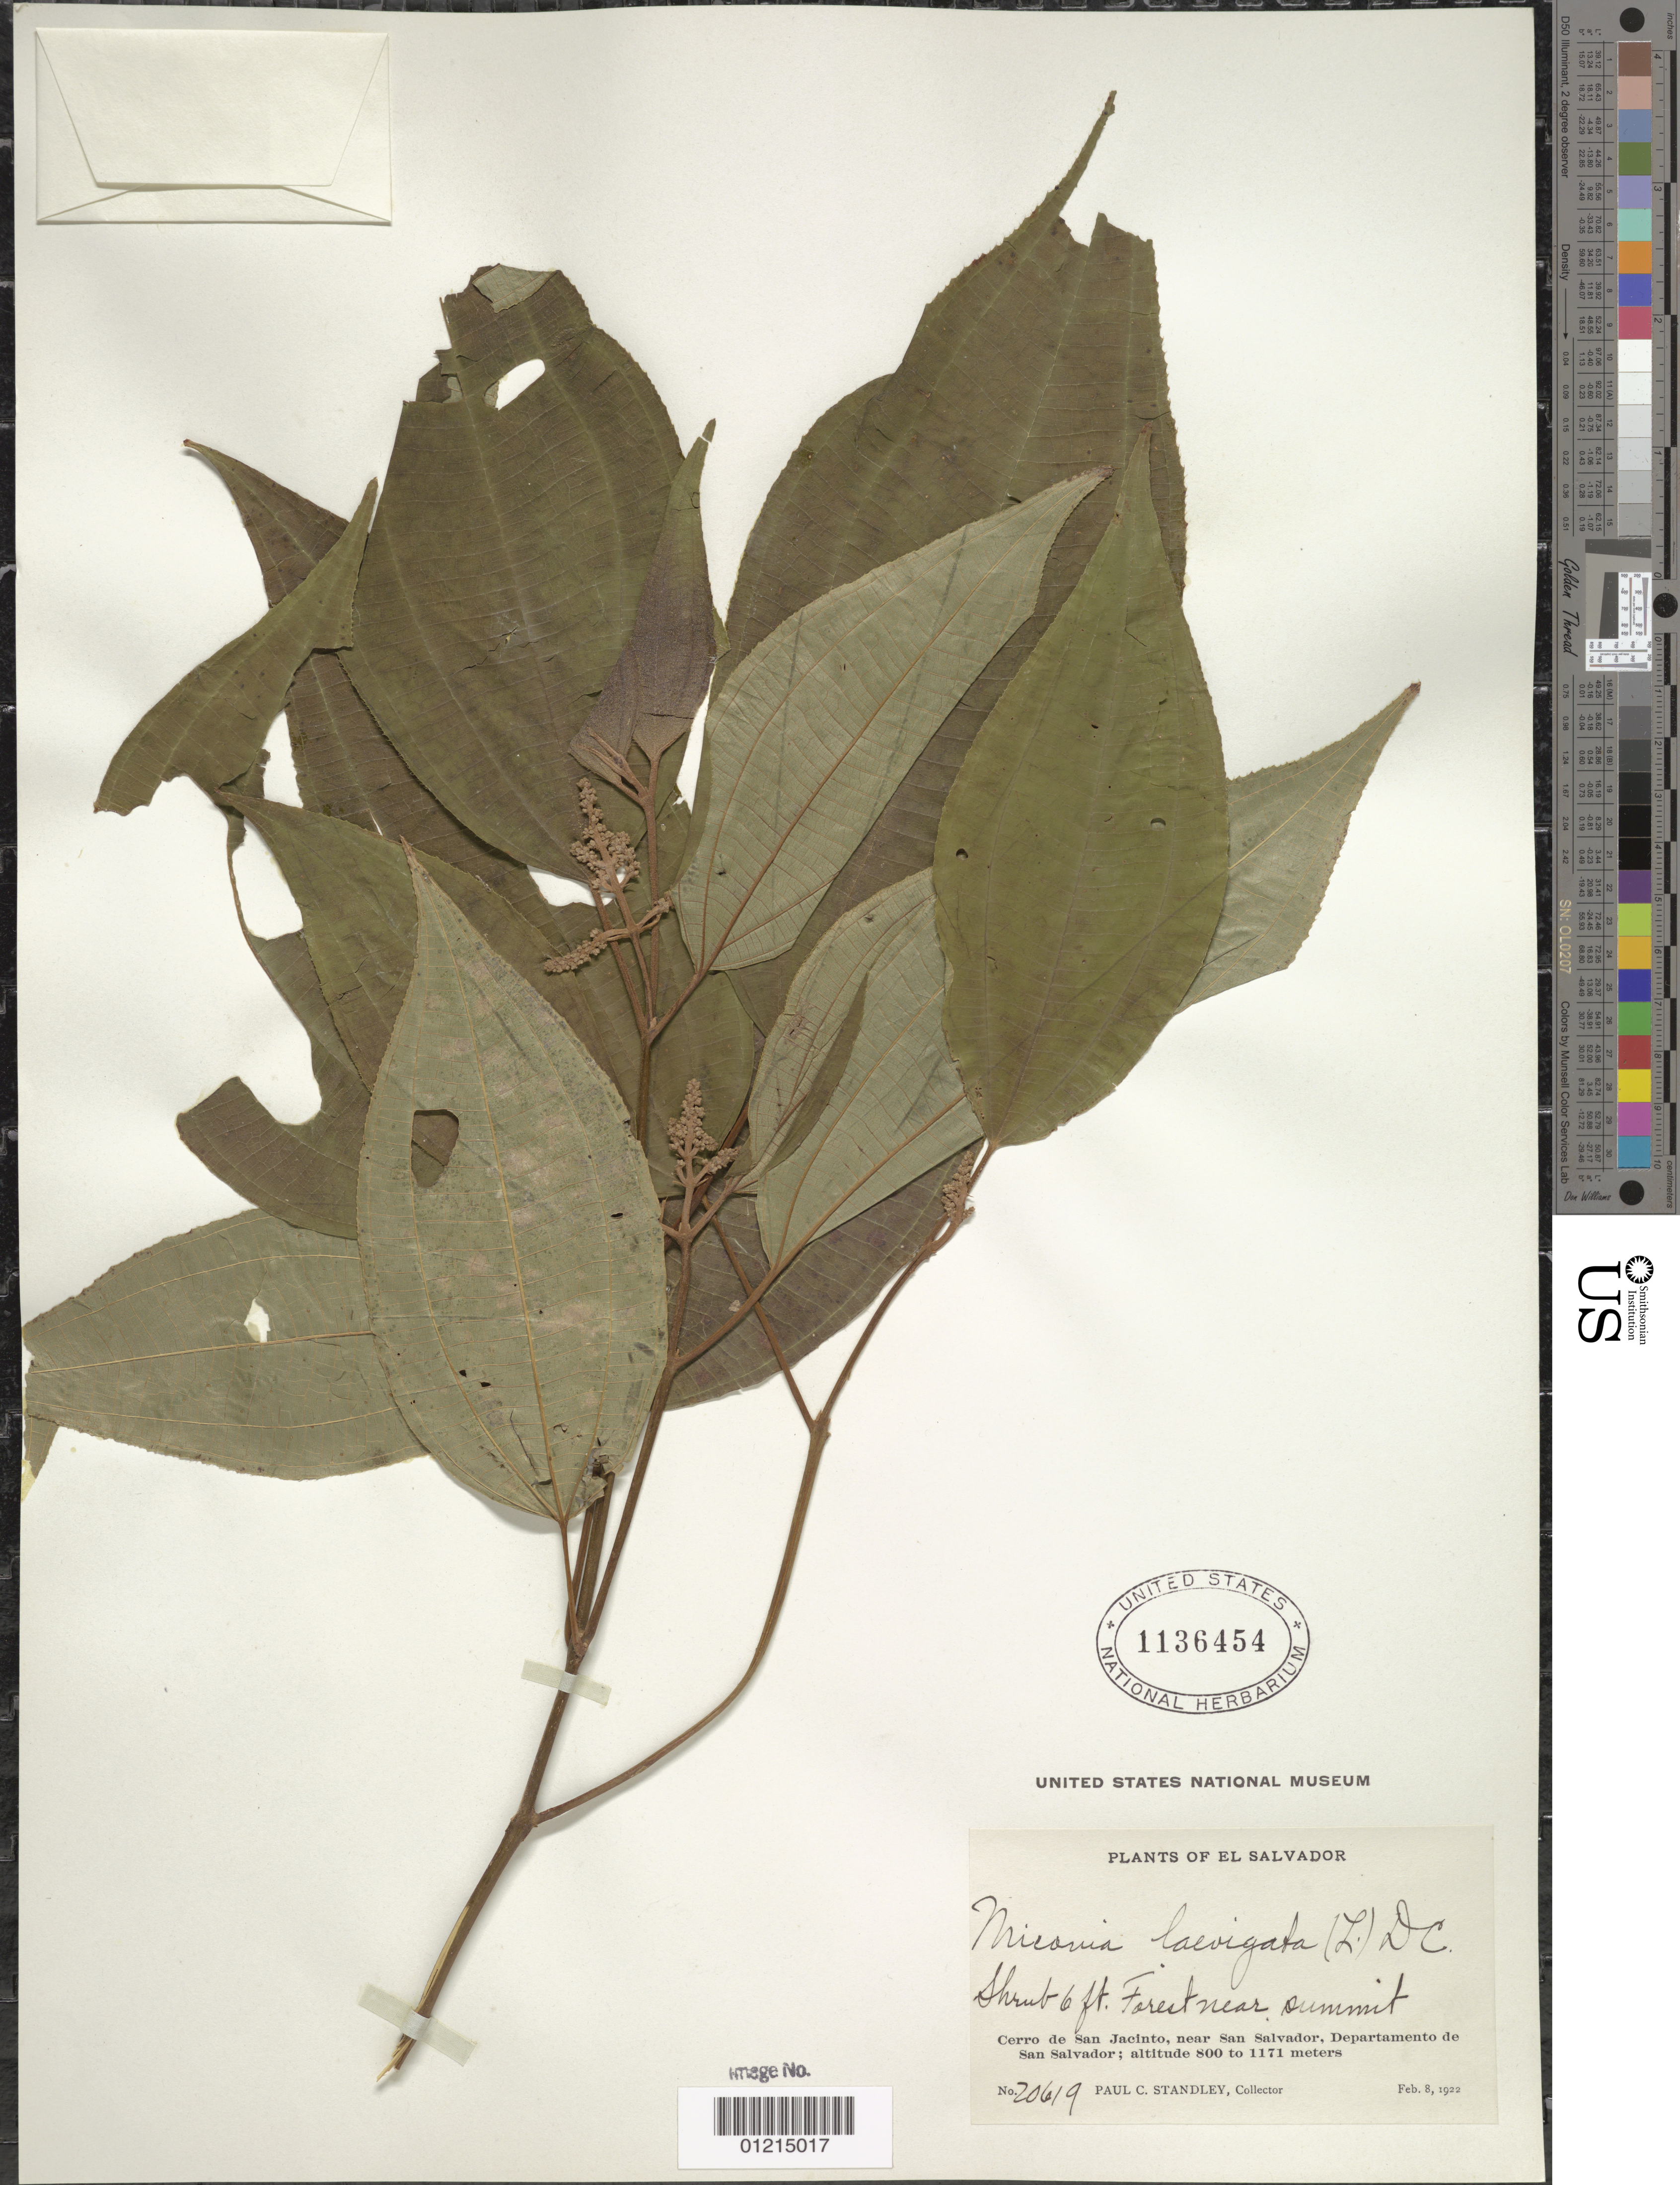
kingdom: Plantae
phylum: Tracheophyta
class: Magnoliopsida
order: Myrtales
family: Melastomataceae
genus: Miconia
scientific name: Miconia laevigata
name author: (L.) D. Don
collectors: P. C. Standley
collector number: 20619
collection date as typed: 08 Feb 1922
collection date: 1922-02-08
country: El Salvador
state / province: San Salvador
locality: Cerro de San Jacinto, near San Salvador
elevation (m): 800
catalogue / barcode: US 1136454